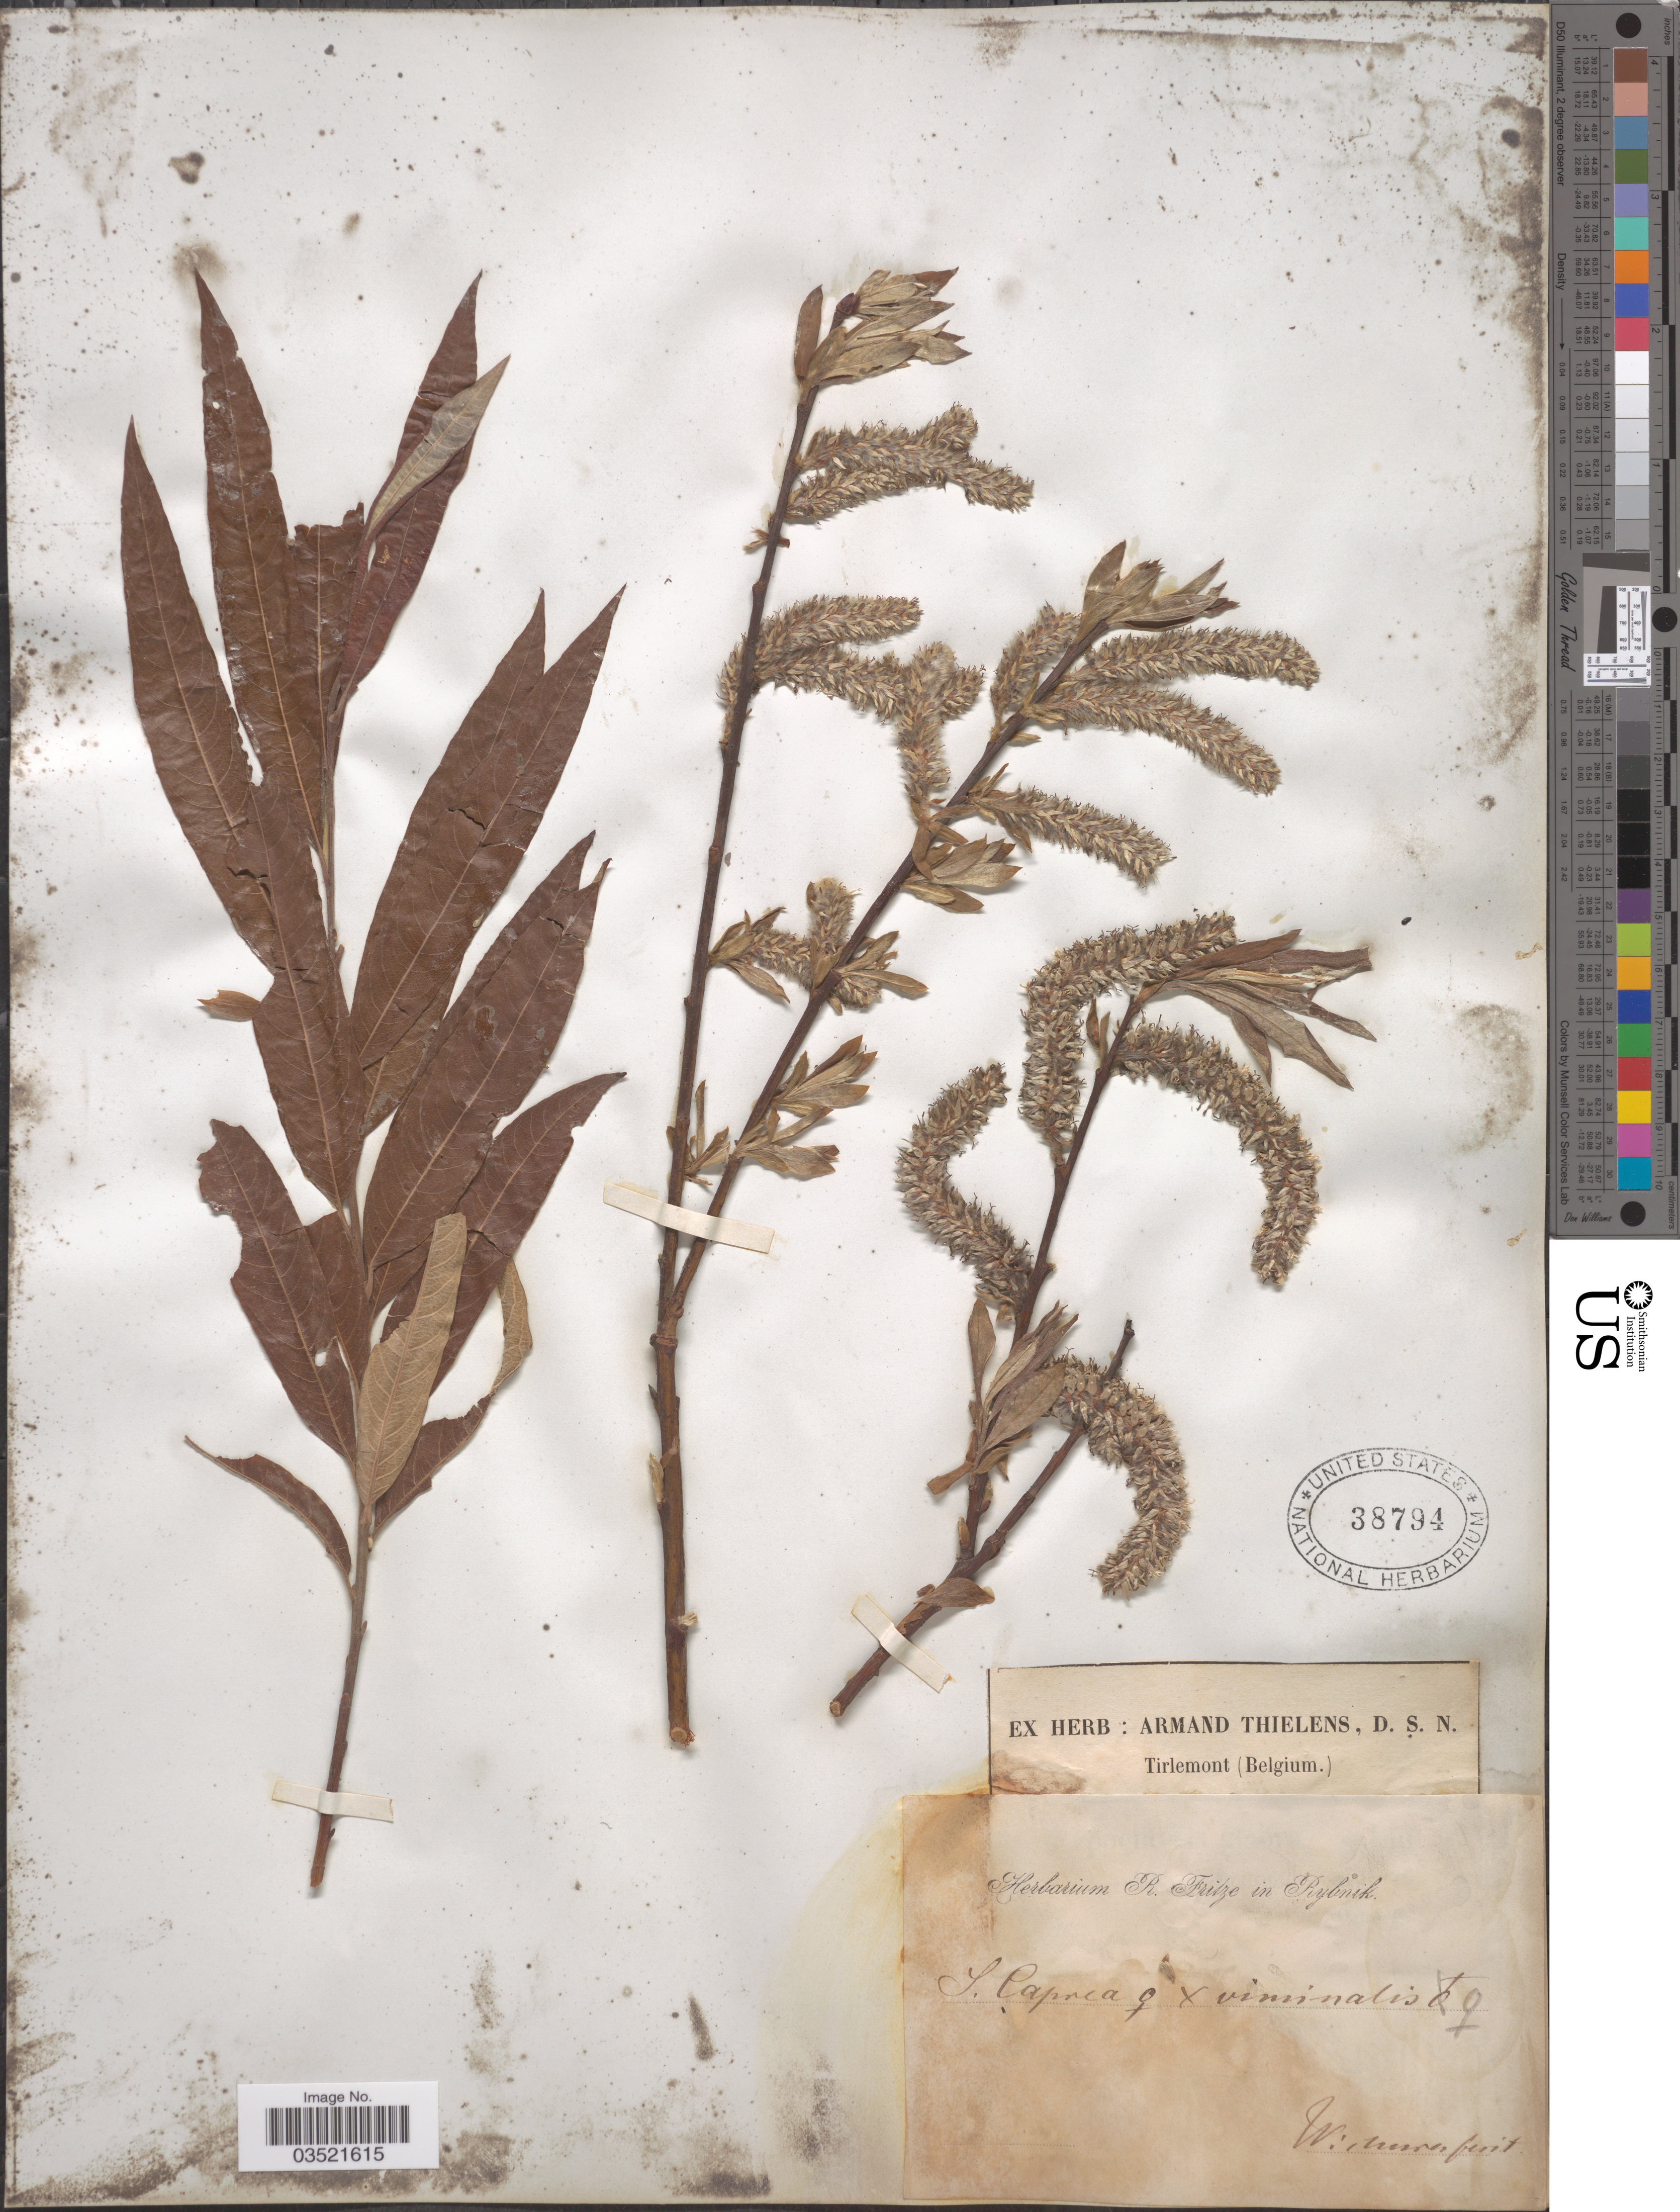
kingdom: Plantae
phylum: Tracheophyta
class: Magnoliopsida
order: Malpighiales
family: Salicaceae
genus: Salix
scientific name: Salix caprea x S. viminalis L.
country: Belgium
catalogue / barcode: US 38794